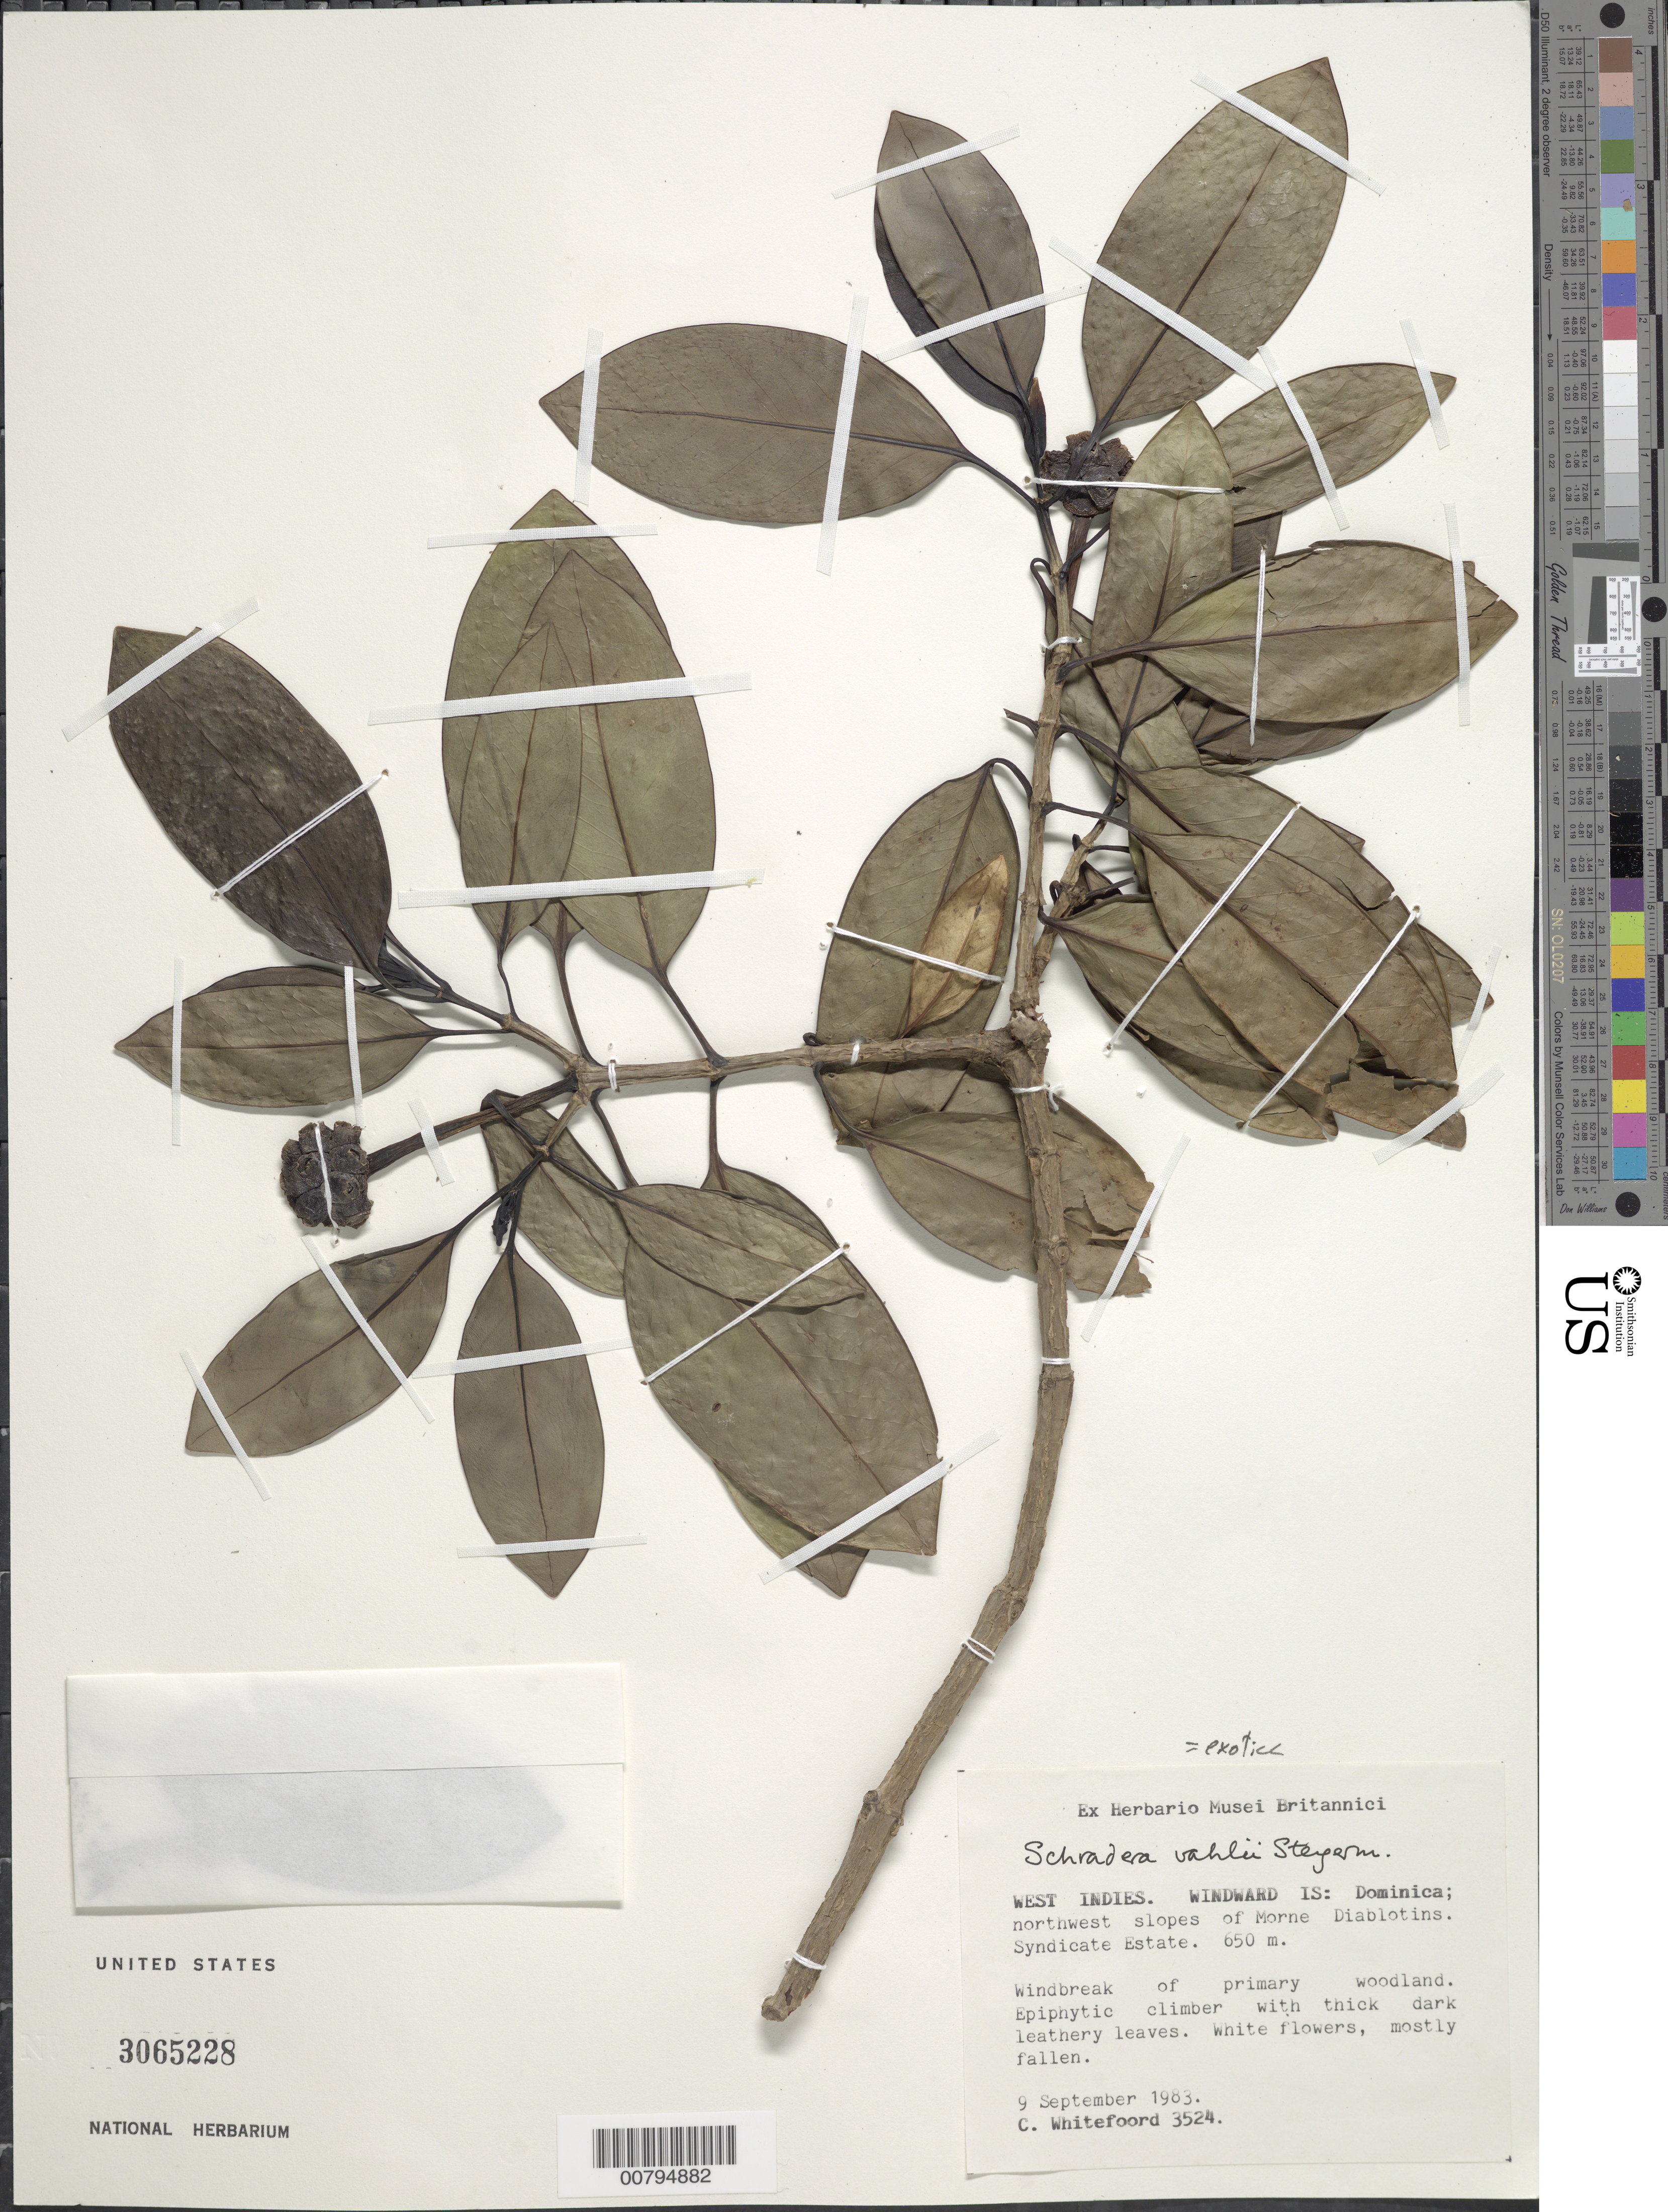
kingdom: Plantae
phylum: Tracheophyta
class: Magnoliopsida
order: Gentianales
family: Rubiaceae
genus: Schradera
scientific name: Schradera exotica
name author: (J.F. Gmel.) Standl.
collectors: C. Whitefoord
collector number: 3524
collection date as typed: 09 Sep 1983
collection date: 1983-09-09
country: Dominica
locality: Northwest slopes of Morne Diablotins. Syndicate Estate.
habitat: Windbreak of primary woodland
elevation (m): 650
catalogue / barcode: US 3065228